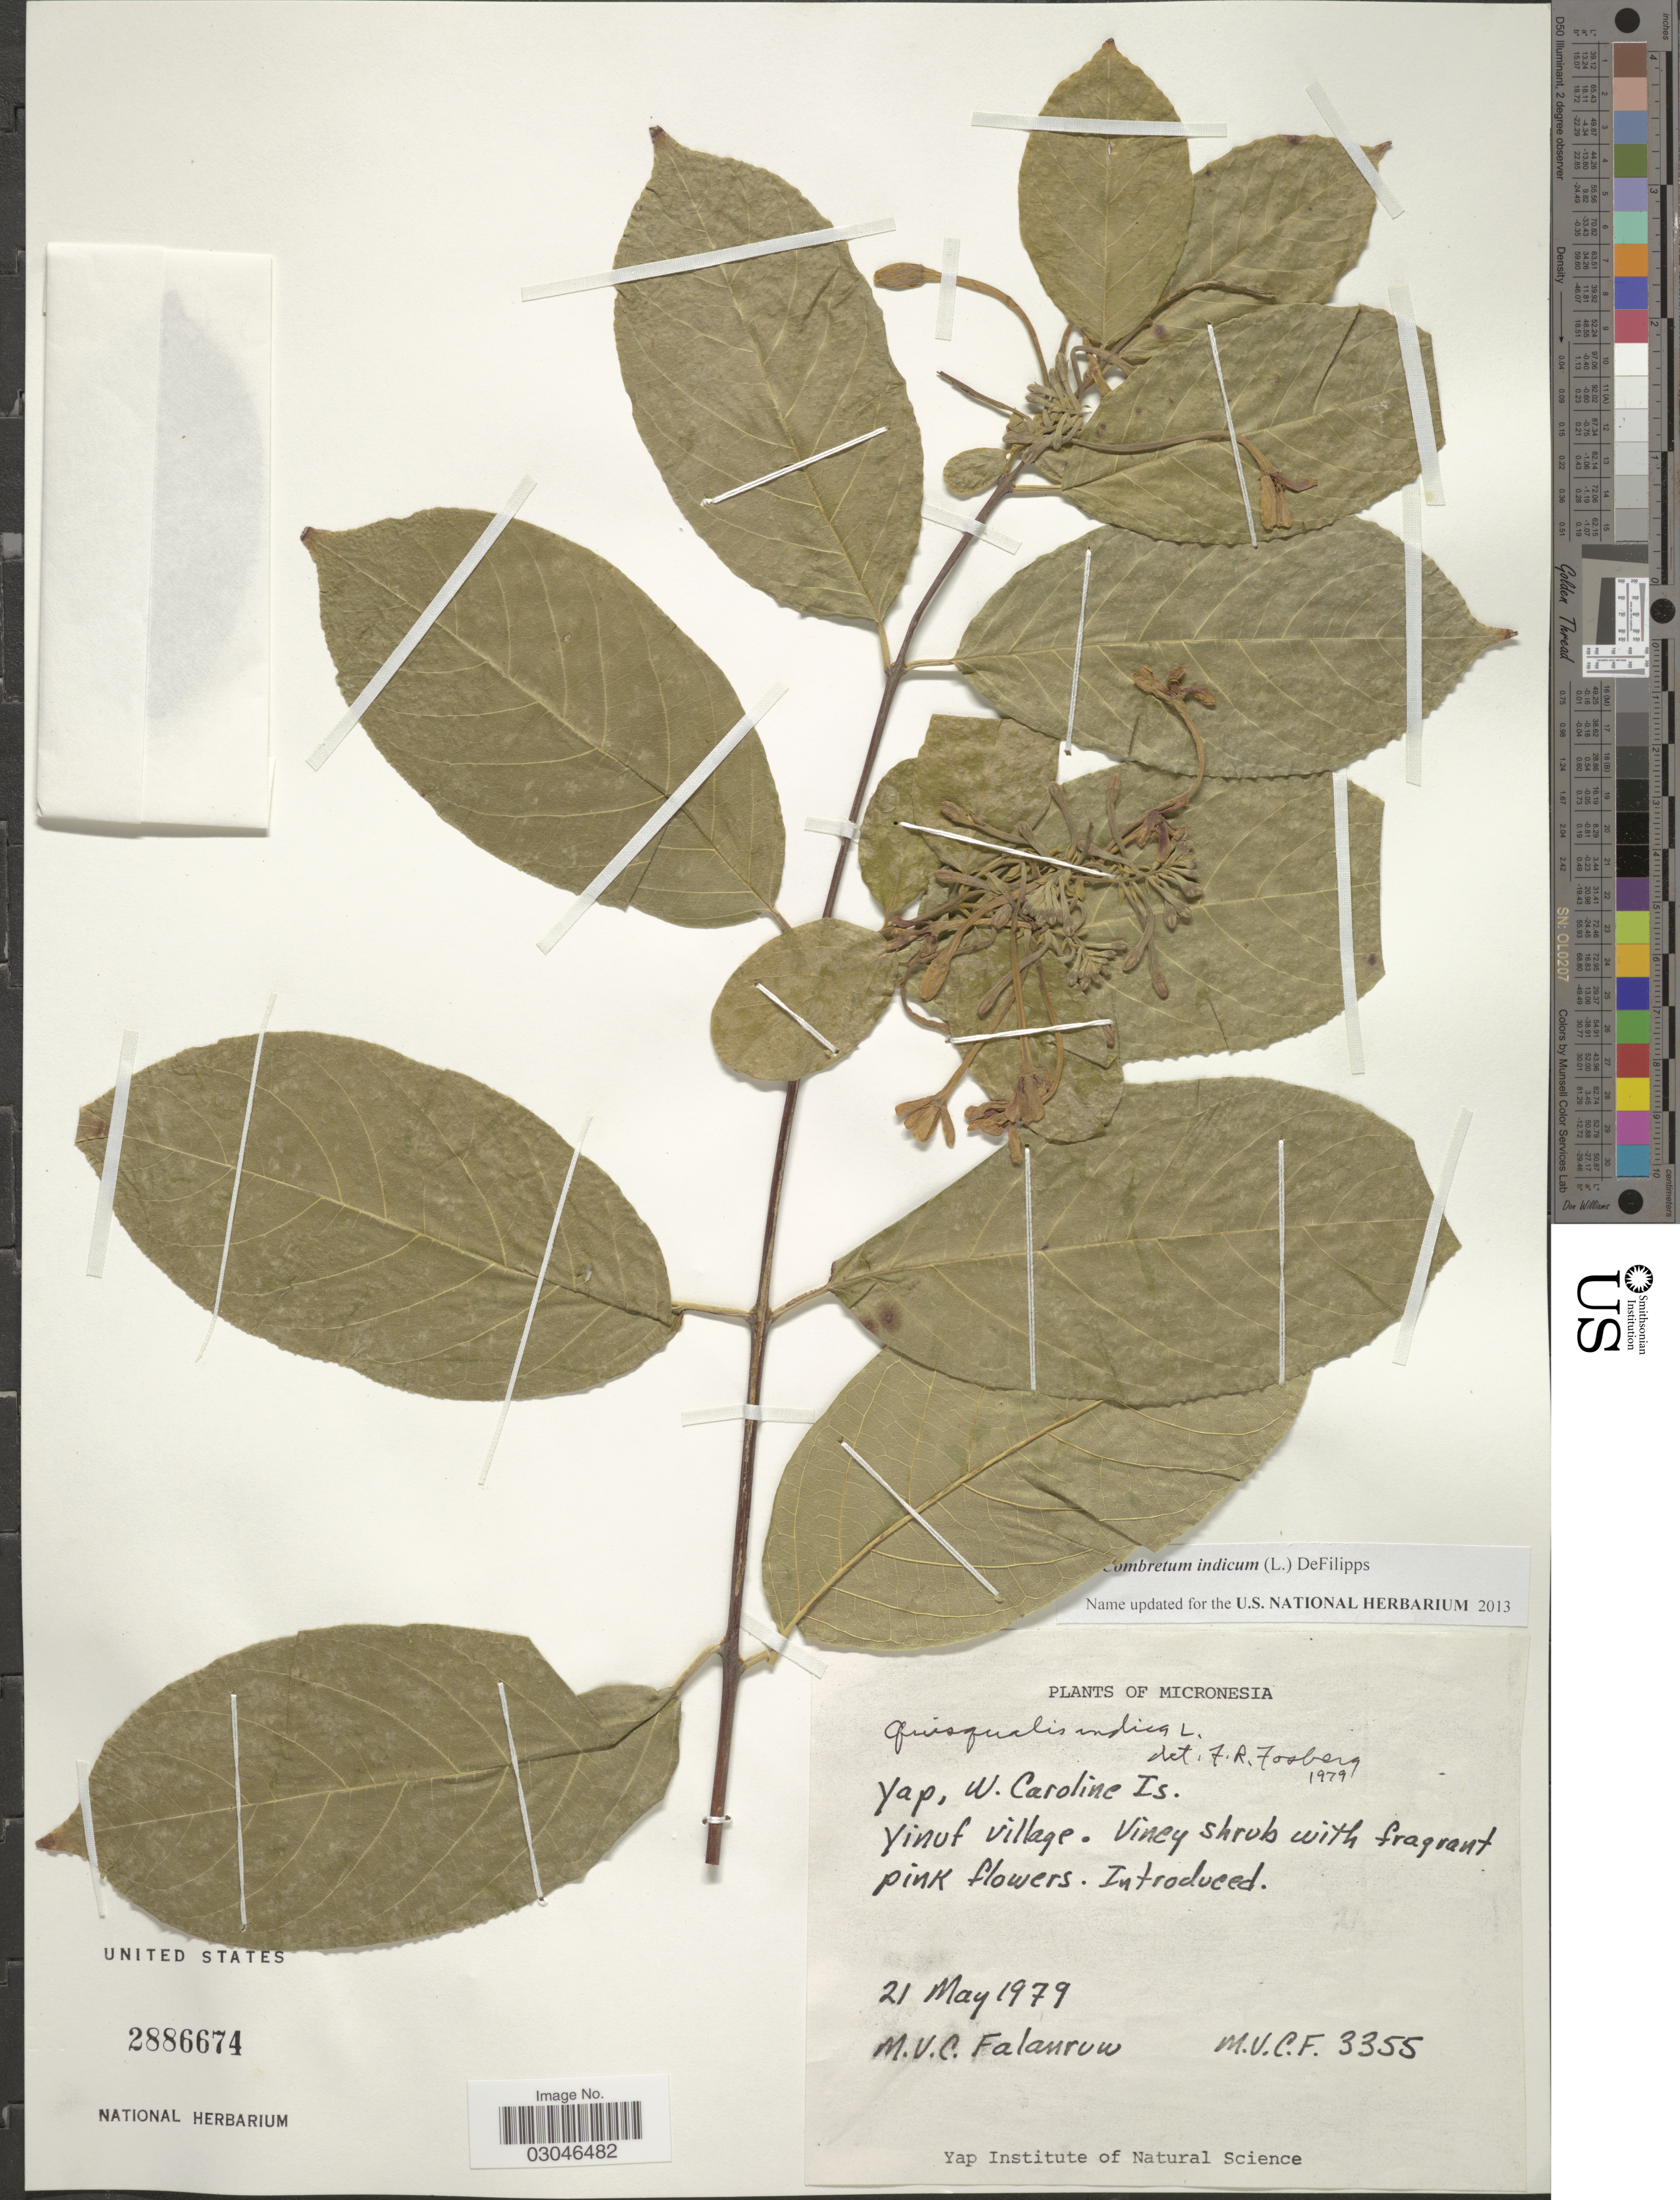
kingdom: Plantae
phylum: Tracheophyta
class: Magnoliopsida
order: Myrtales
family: Combretaceae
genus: Combretum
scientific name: Combretum indicum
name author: (L.) DeFilipps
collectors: M. V. Falanruw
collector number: MVCF3355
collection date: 1979-05-21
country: Micronesia, Federated States of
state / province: Yap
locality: Micronesia. W. Caroline Is. Yinuf Village.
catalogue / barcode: US 2886674